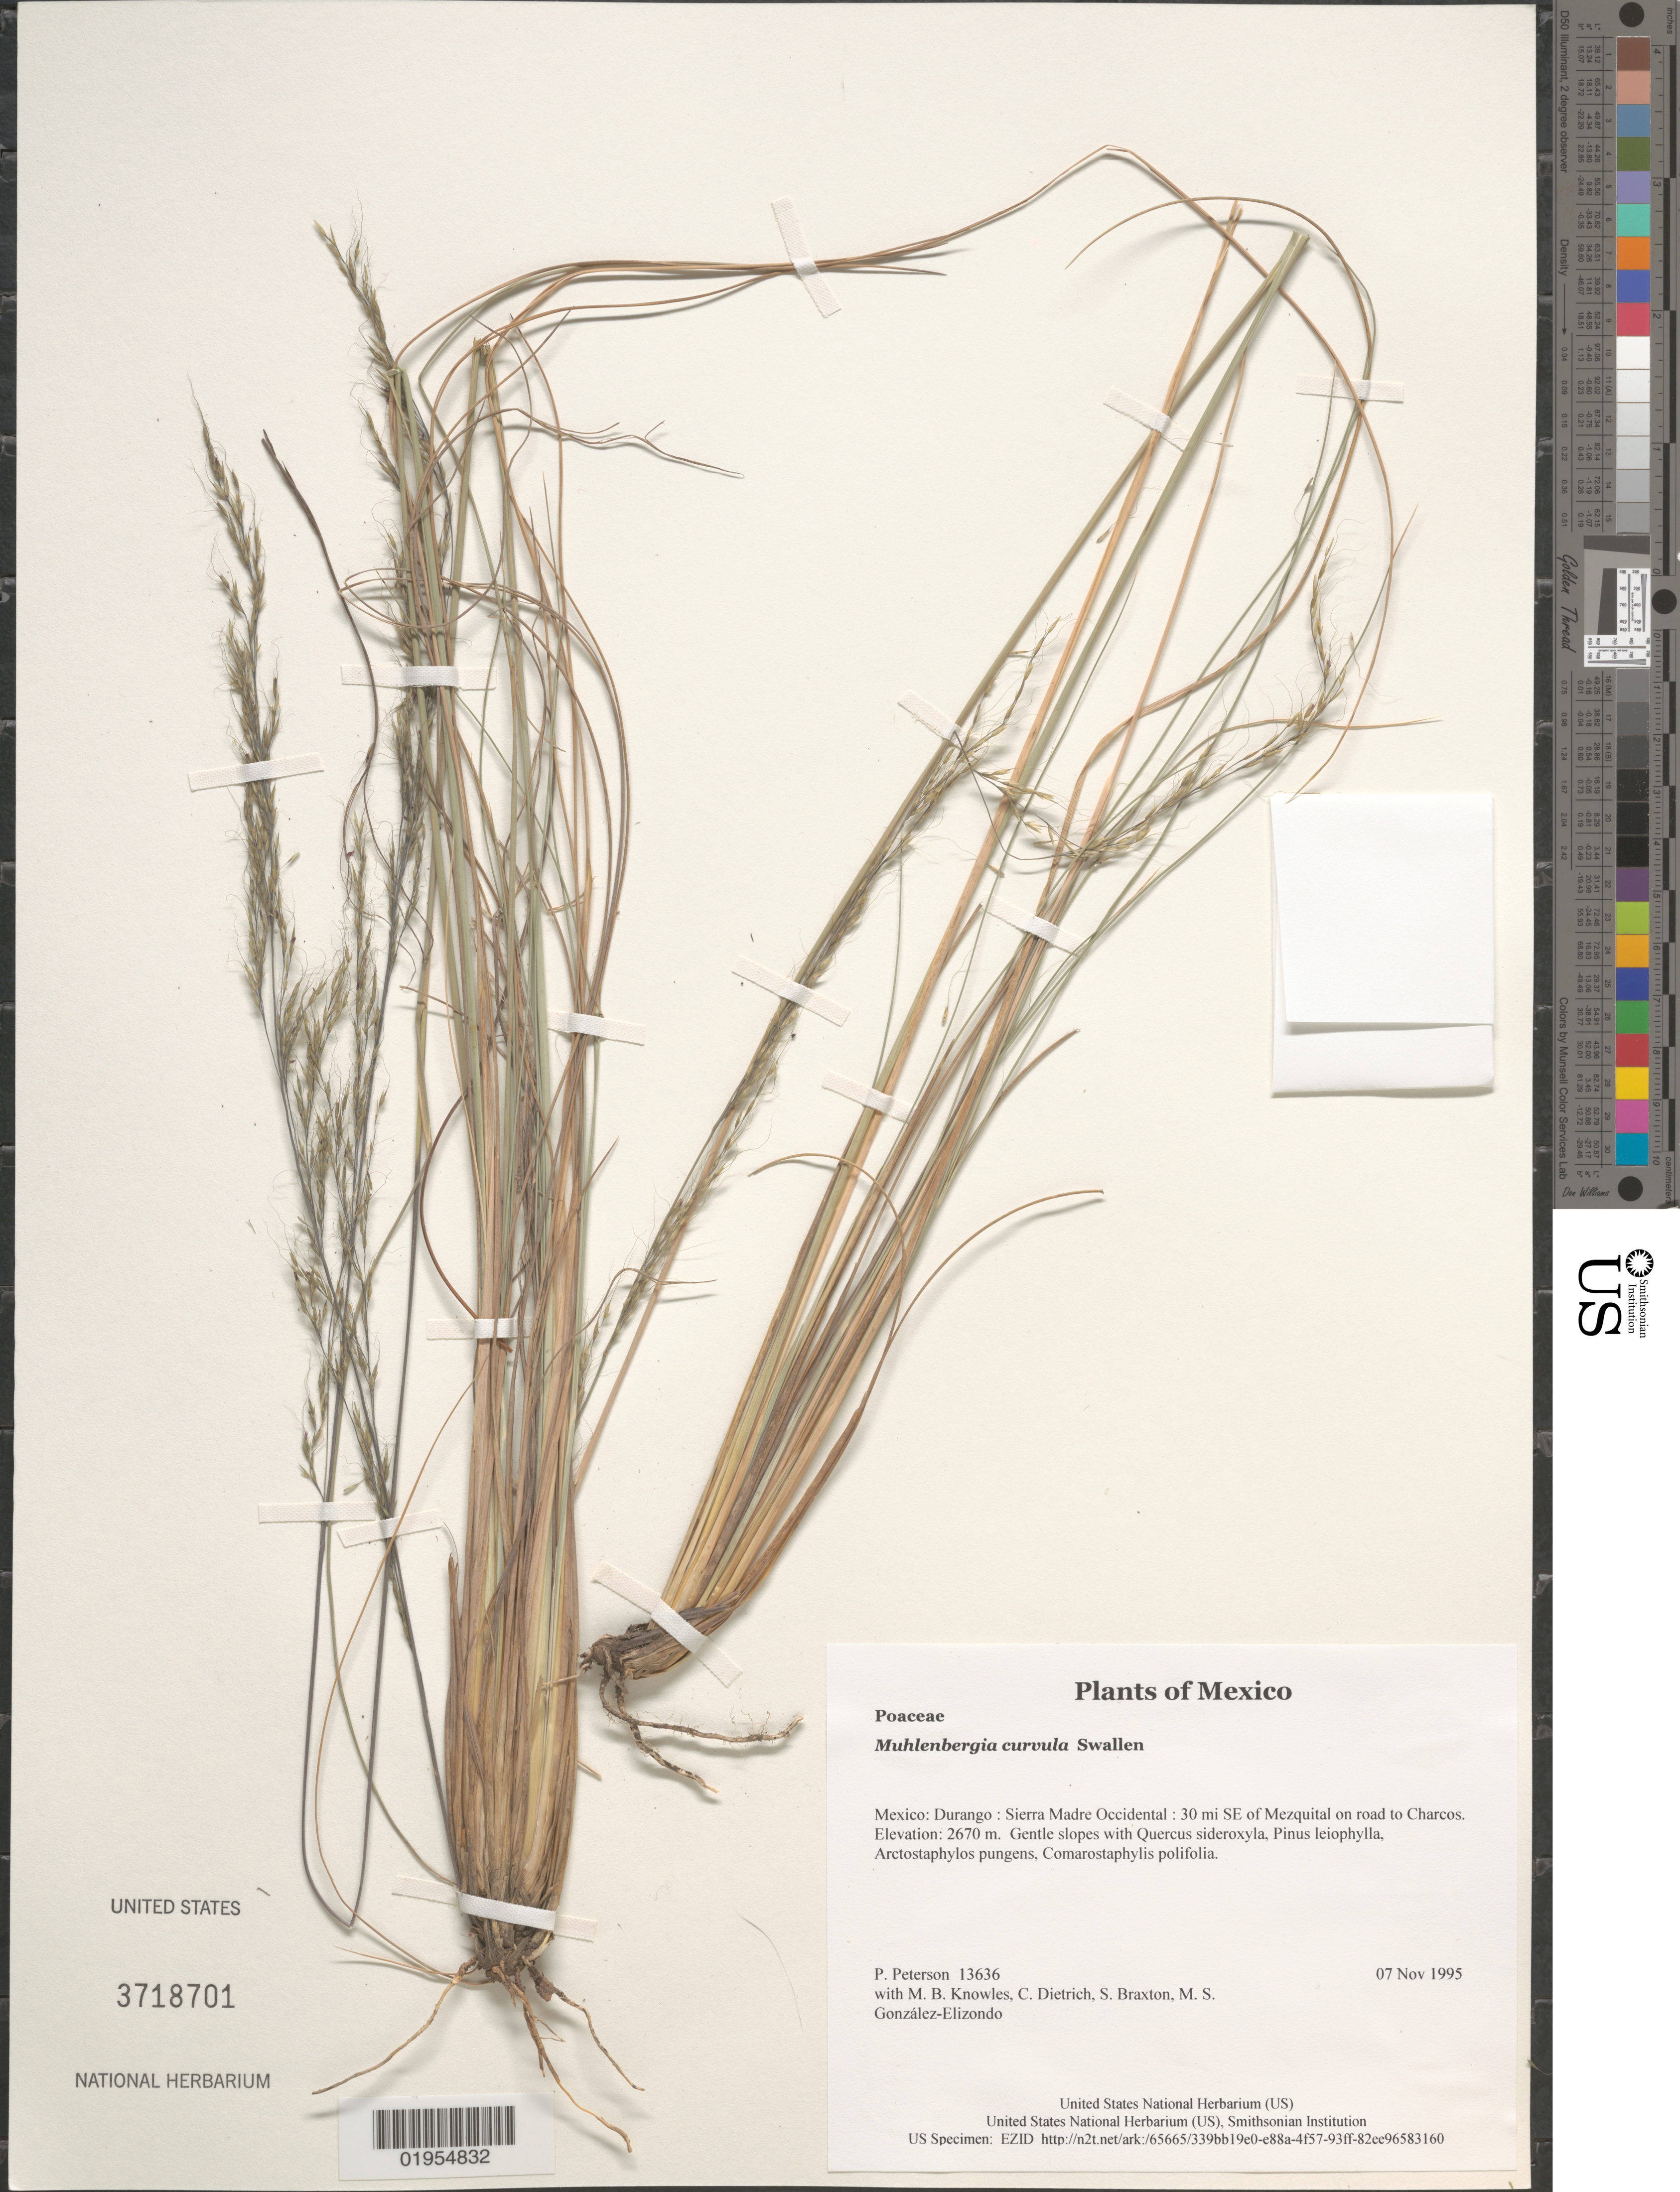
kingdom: Plantae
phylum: Tracheophyta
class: Liliopsida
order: Poales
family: Poaceae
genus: Muhlenbergia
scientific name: Muhlenbergia curvula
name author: Swallen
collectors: P. M. Peterson, M. B. Knowles, C. Dietrich, S. Braxton & M. S. González-Elizondo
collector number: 13636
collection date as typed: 07 Nov 1995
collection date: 1995-11-07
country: Mexico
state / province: Durango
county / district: Sierra Madre Occidental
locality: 30 mi SE of Mezquital on road to Charcos.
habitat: Gentle slopes with Quercus sideroxyla, Pinus leiophylla, Arctostaphylos pungens, Comarostaphylis polifolia.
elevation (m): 2670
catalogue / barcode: US 3718701